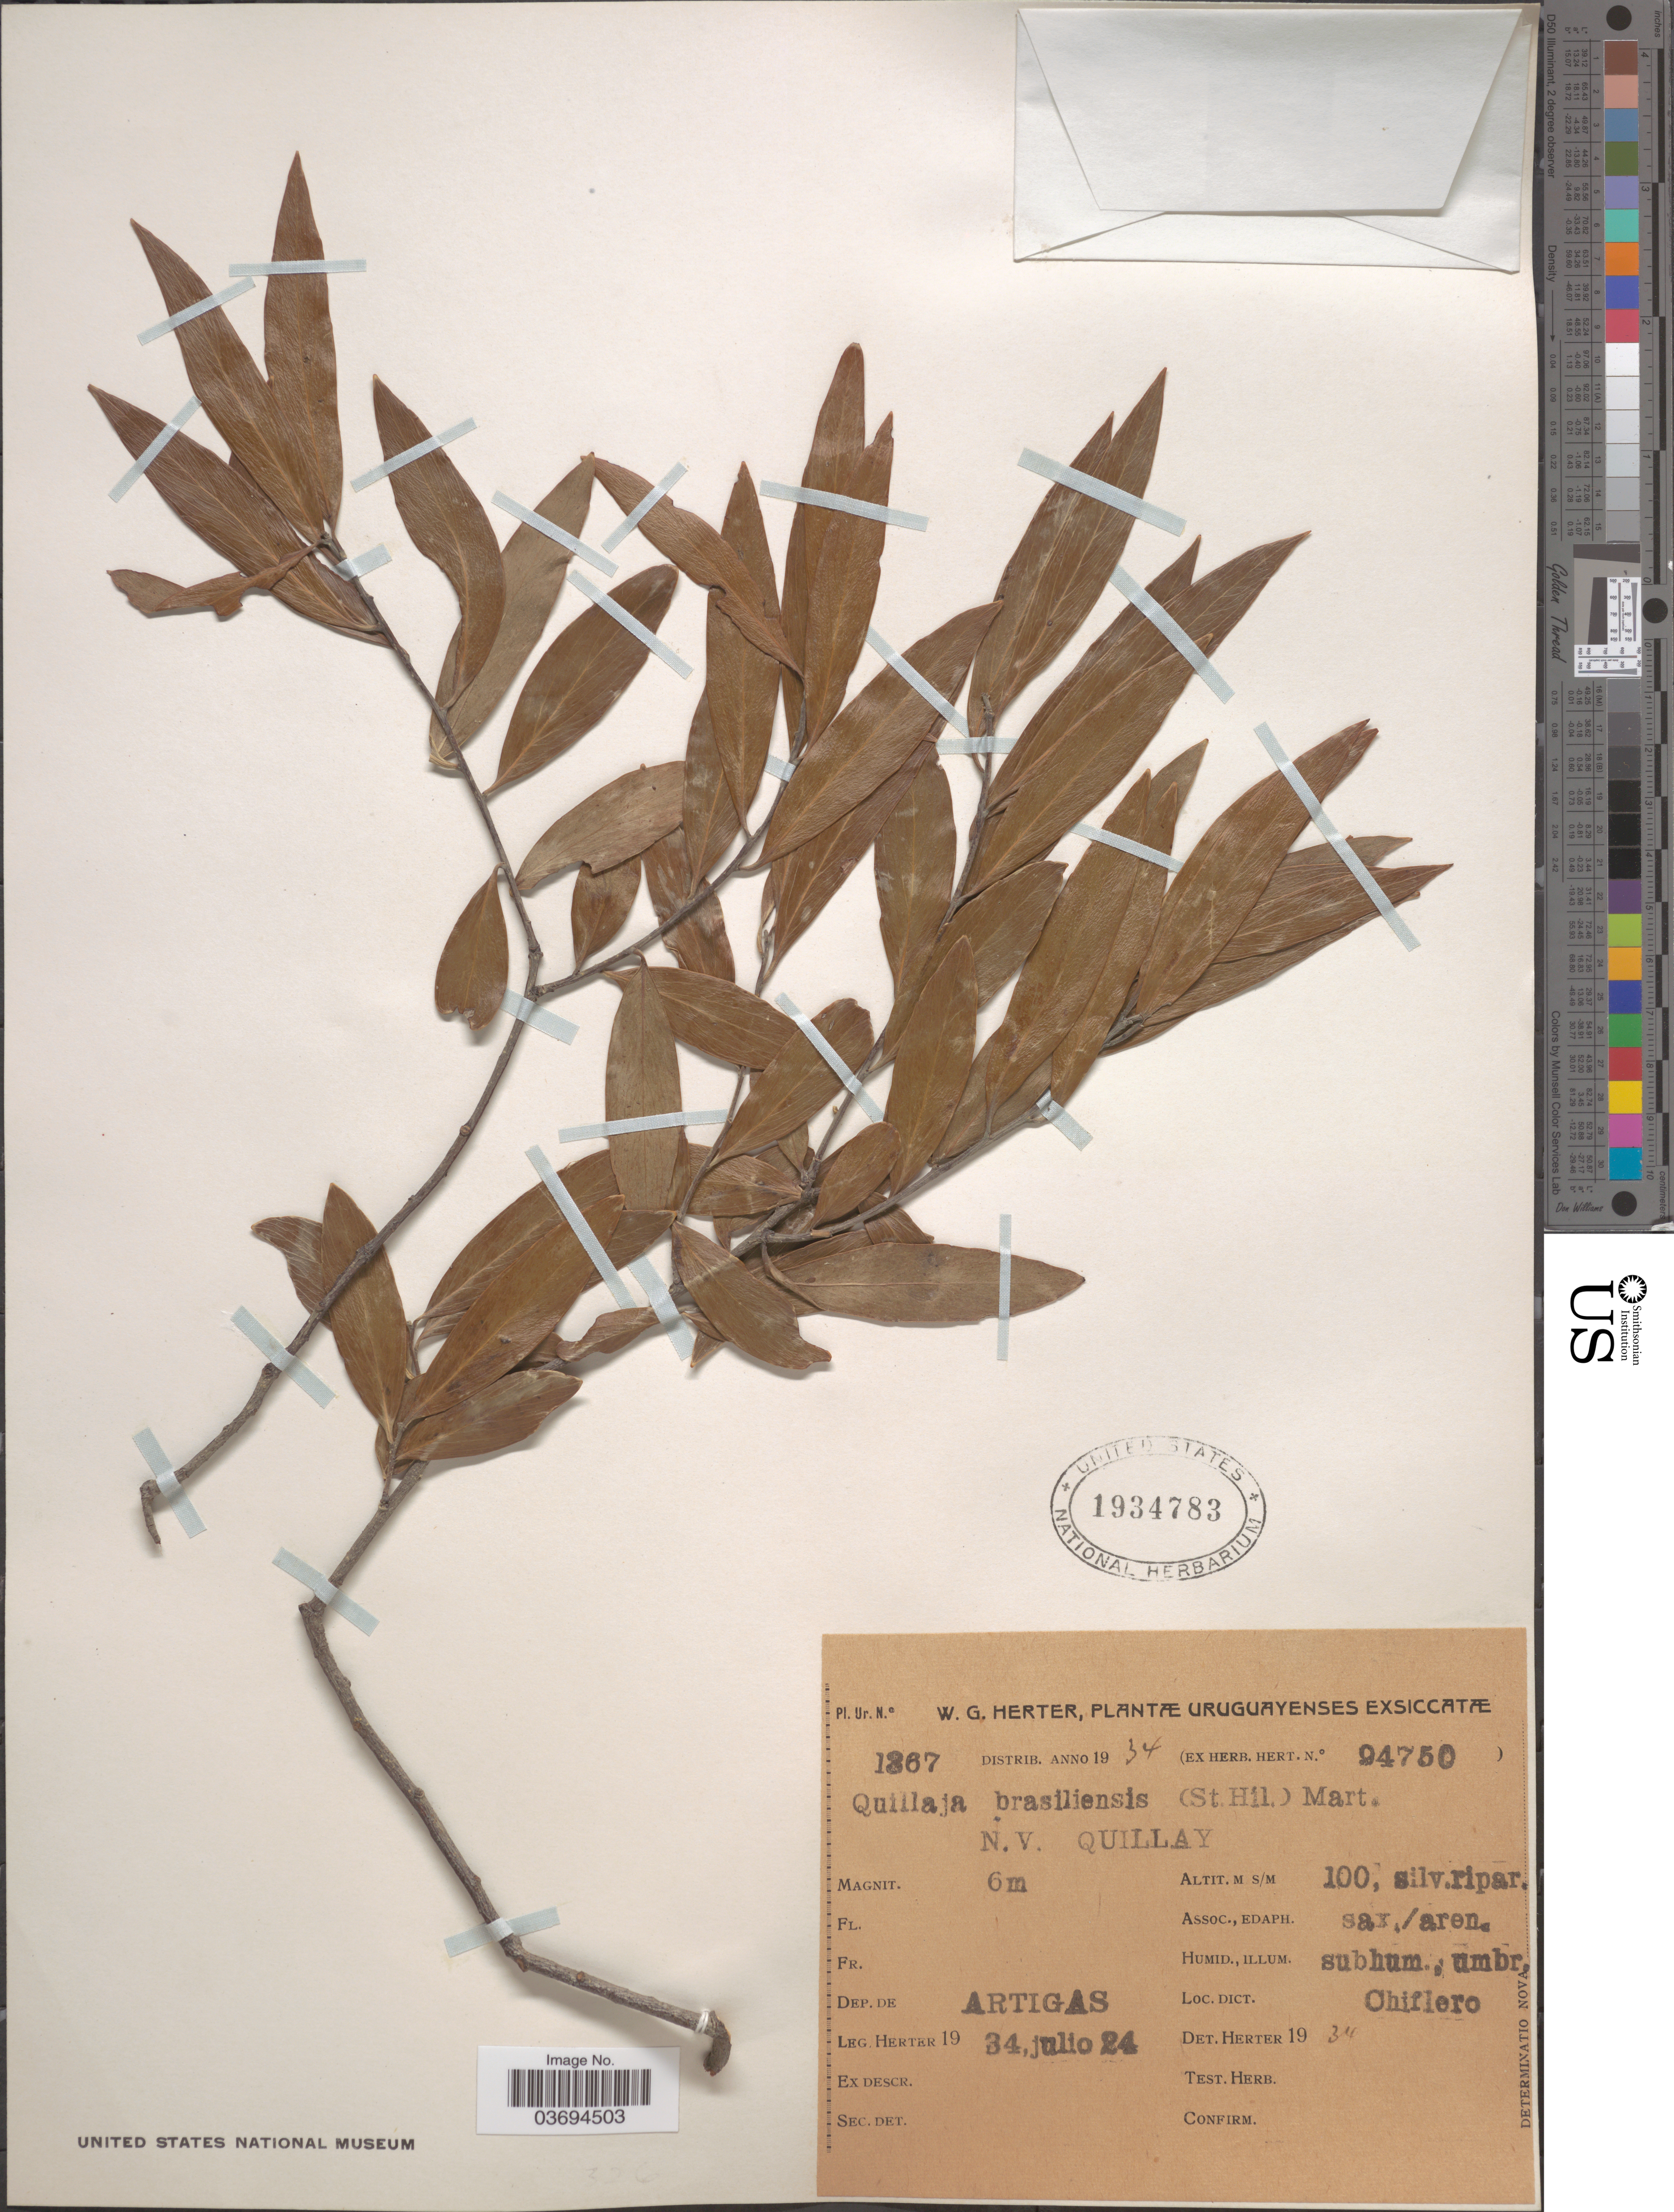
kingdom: Plantae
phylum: Tracheophyta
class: Magnoliopsida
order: Fabales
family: Quillajaceae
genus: Quillaja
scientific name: Quillaja brasiliensis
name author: (A. St.-Hil. & Tul.) Mart.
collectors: W. G. Herter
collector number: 1867/94750*?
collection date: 1934-07-24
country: Uruguay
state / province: Artigas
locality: Dep. de Artigas. Chiflero.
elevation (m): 100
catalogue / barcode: US 1934783